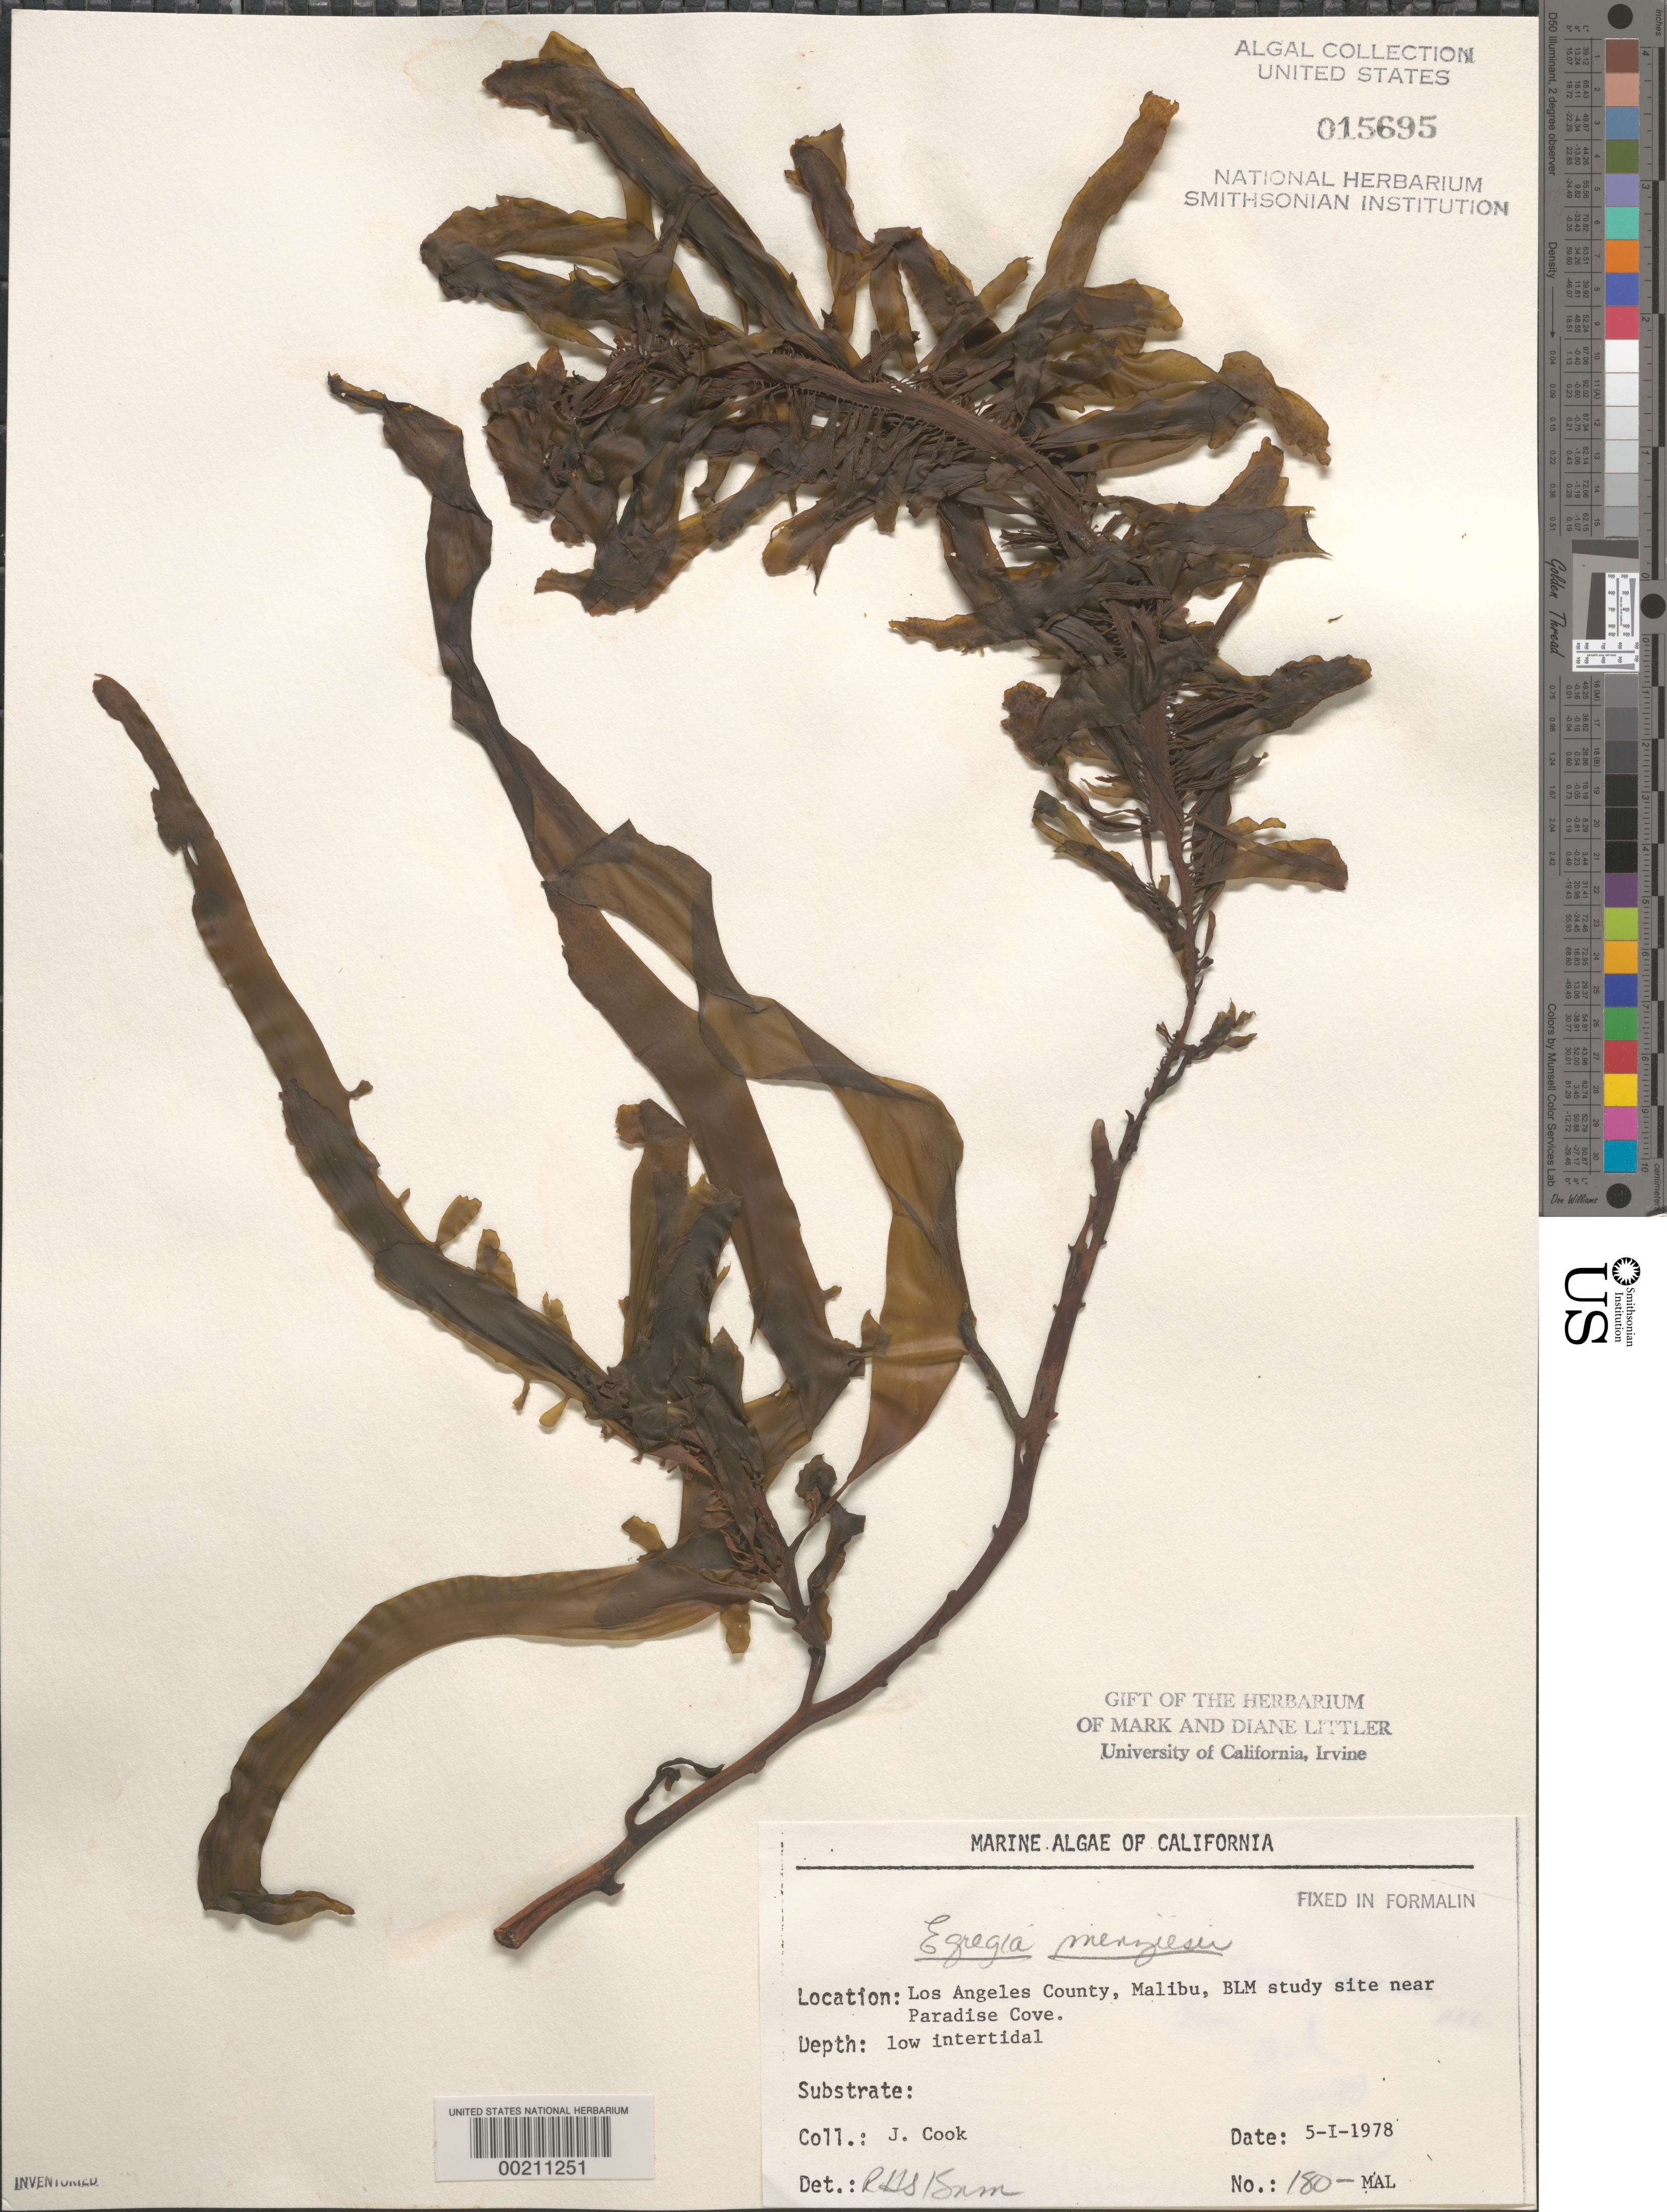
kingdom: Chromista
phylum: Ochrophyta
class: Phaeophyceae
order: Laminariales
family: Lessoniaceae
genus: Egregia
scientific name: Egregia menziesii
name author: (Turner) Aresch.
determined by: Sims, Robert H.; Murray, S. N.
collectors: J. Cook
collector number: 180-mal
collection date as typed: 05 Jan 1978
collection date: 1978-01-05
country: United States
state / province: California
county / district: Los Angeles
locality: Malibu, near Paradise Cove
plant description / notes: BLM-SOCALBIGHT Rocky Intertidal Survey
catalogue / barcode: US 15695